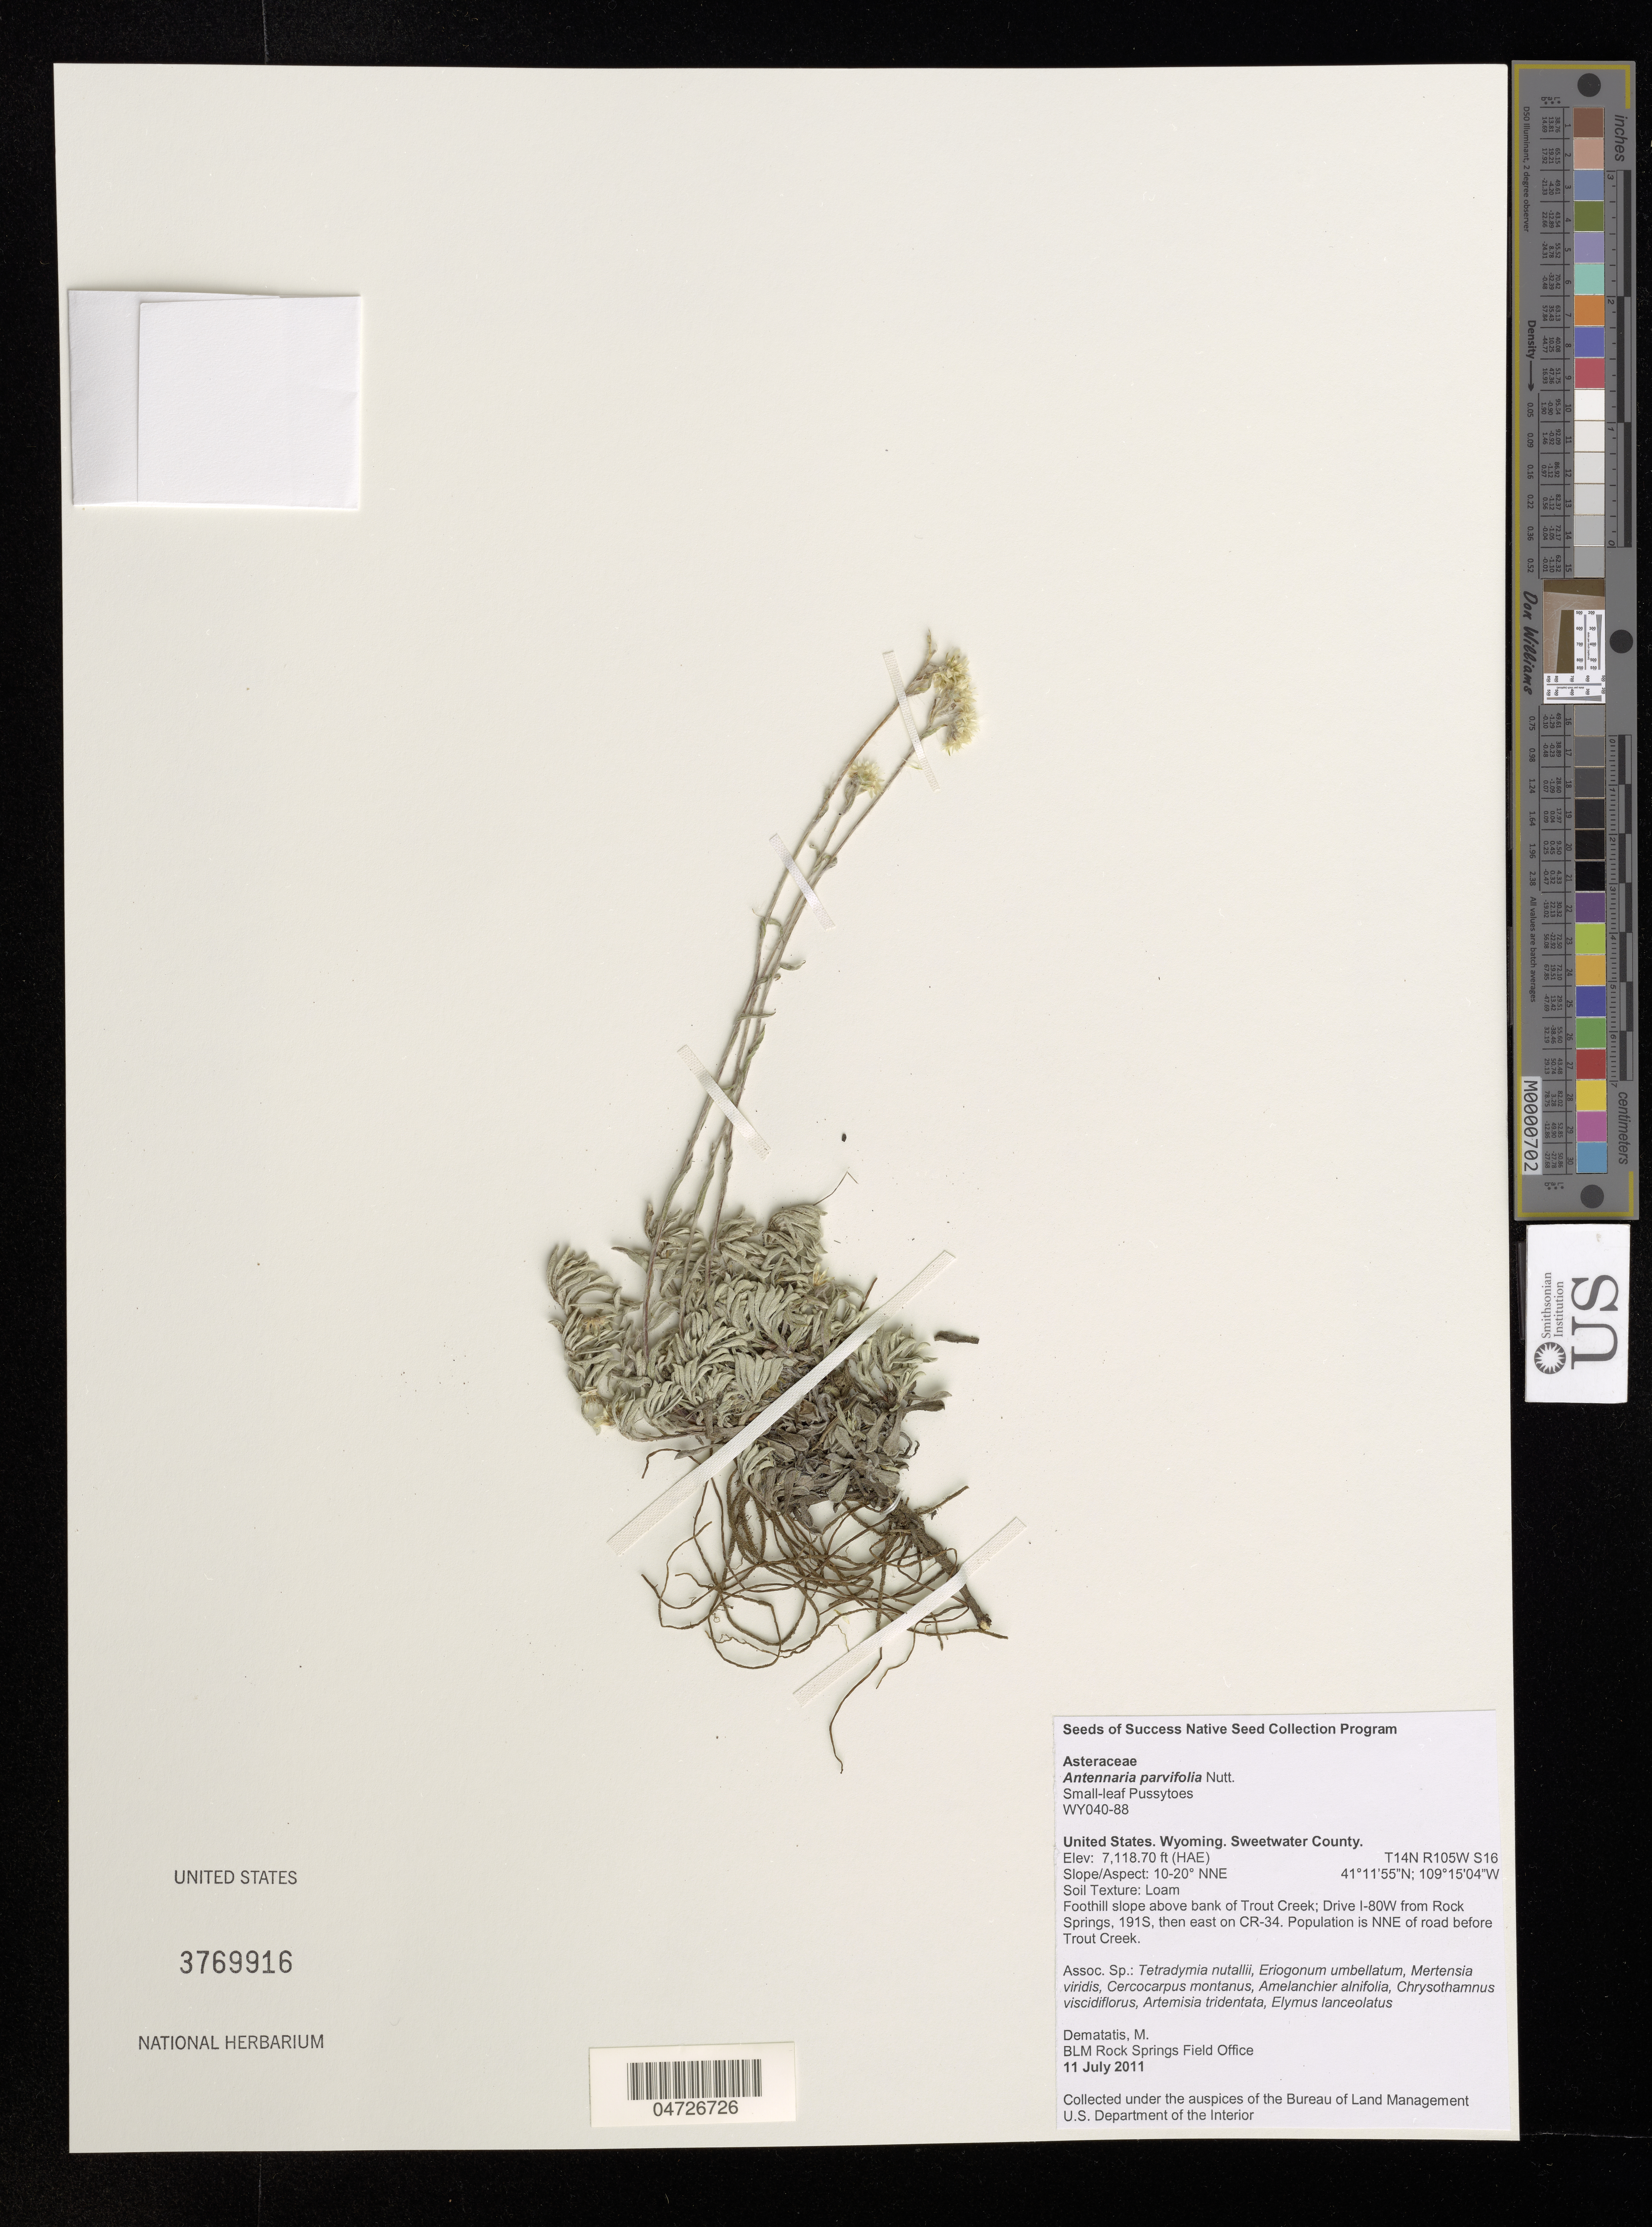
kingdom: Plantae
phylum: Tracheophyta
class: Magnoliopsida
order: Asterales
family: Asteraceae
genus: Antennaria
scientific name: Antennaria parvifolia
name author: Nutt.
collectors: M. Dematatis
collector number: WY040-88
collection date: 2011-07-11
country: United States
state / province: Wyoming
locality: Sweetwater County. Foothill slope above bank of Trout Creek; Drive I-80W from Rock Springs, 191S, then east on CR-34. Population is NNE of road before Trout Creek.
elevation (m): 2169.78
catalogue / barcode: US 3769916